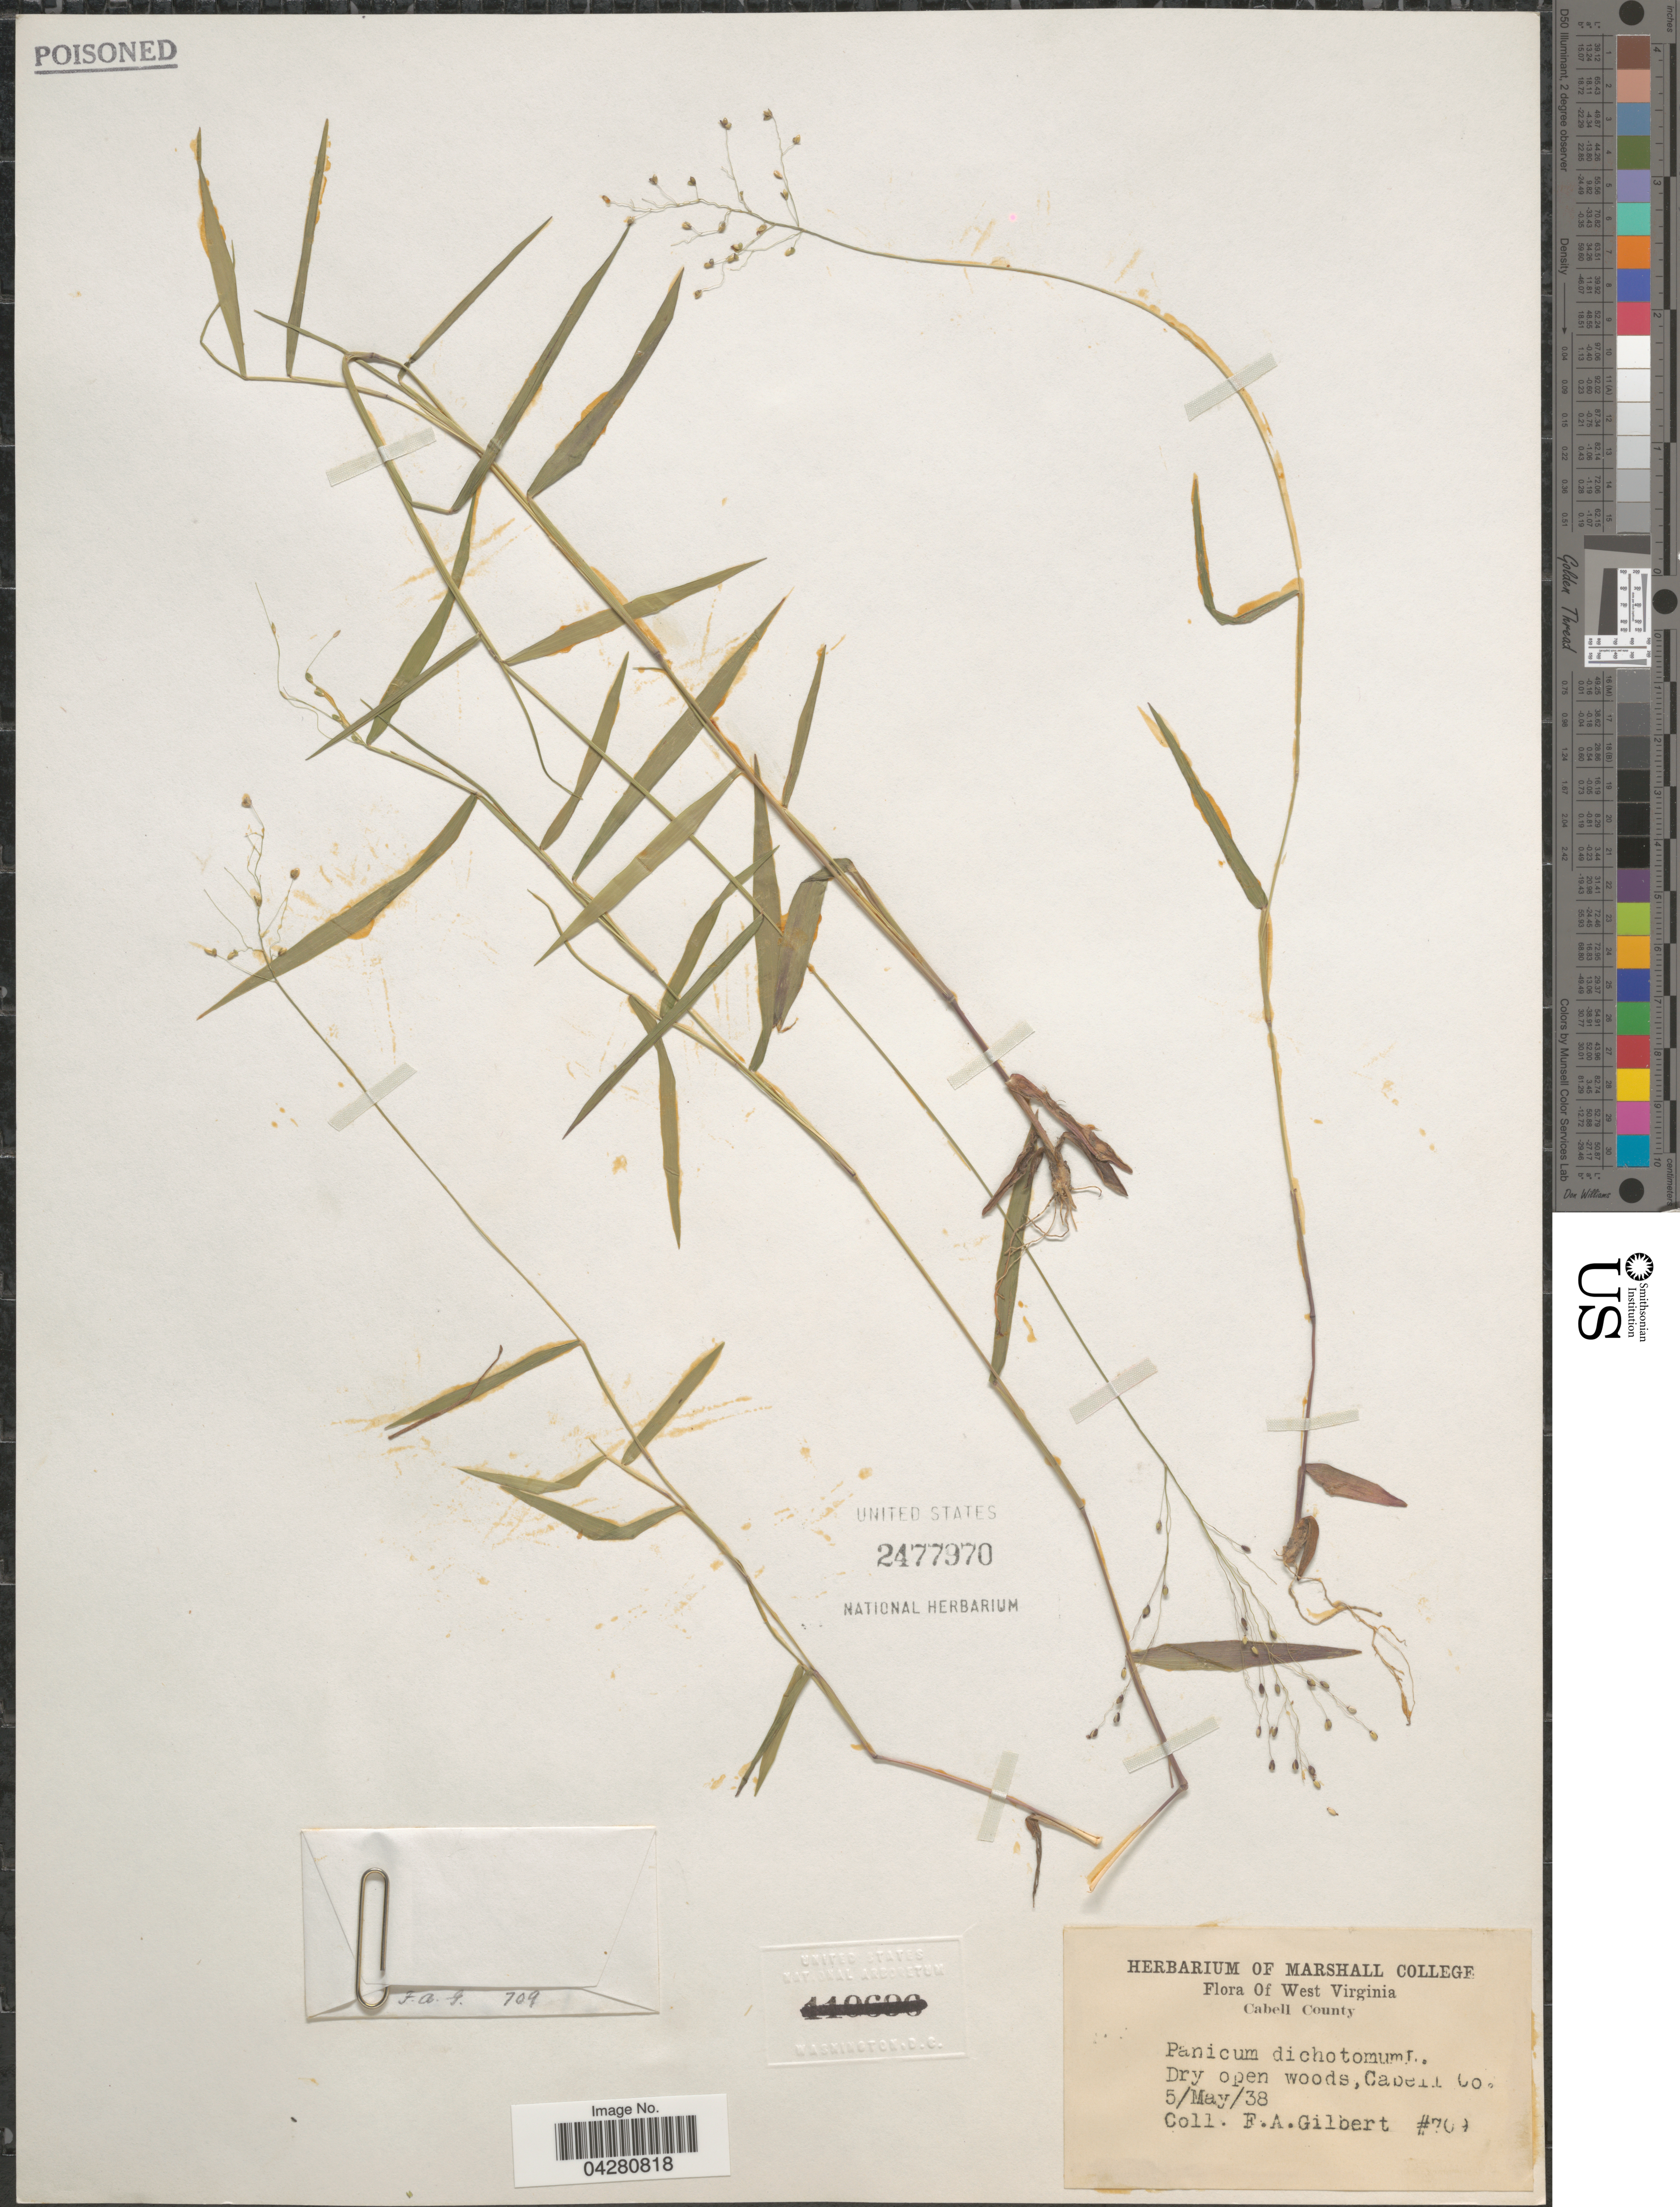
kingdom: Plantae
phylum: Tracheophyta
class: Liliopsida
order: Poales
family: Poaceae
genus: Dichanthelium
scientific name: Dichanthelium dichotomum var. dichotomum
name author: (L.) Gould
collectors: F. A. Gilbert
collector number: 709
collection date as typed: Transcribed d/m/y: 5/5/38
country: United States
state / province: West Virginia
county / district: Cabell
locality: Cabell County. Dry open woods, Cabell Co.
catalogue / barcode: US 2477970